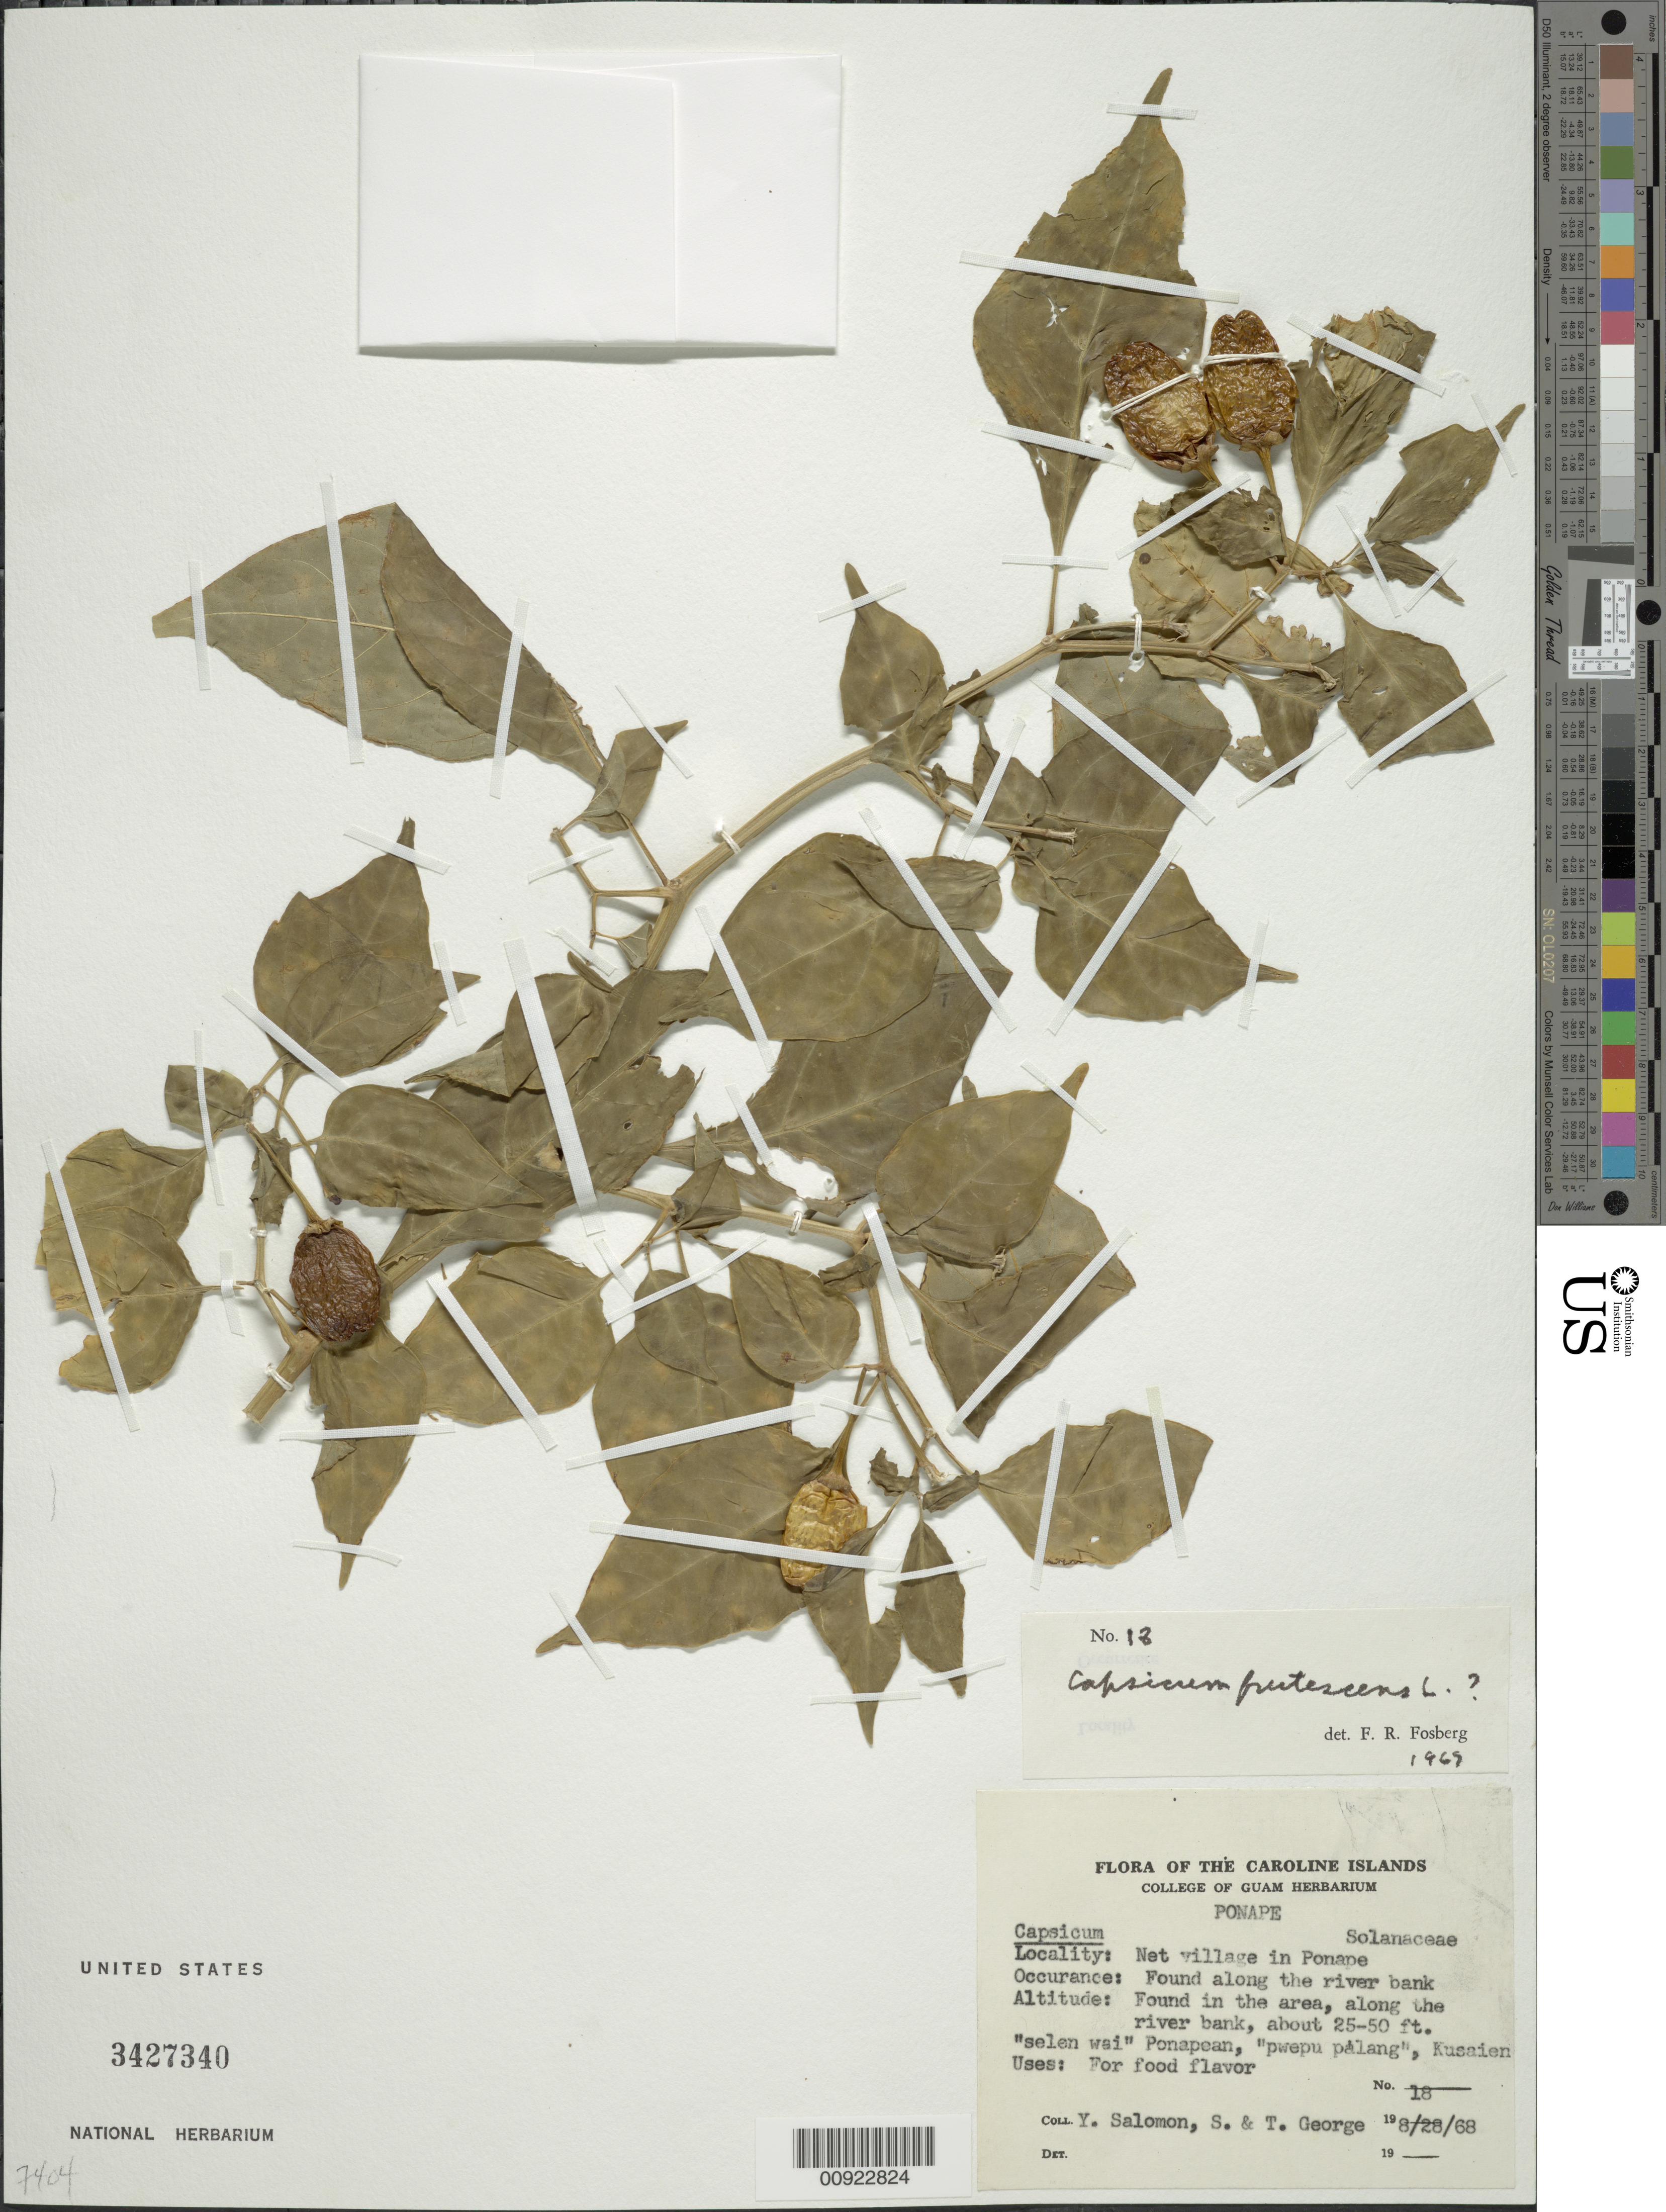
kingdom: Plantae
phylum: Tracheophyta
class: Magnoliopsida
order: Solanales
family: Solanaceae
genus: Capsicum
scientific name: Capsicum frutescens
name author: L.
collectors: Y. Salomon, S. George & T. George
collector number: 18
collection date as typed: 28 Aug 1968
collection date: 1968-08-28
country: Micronesia, Federated States of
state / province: Pohnpei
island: Pohnpei [Ponape]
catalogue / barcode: US 3427340